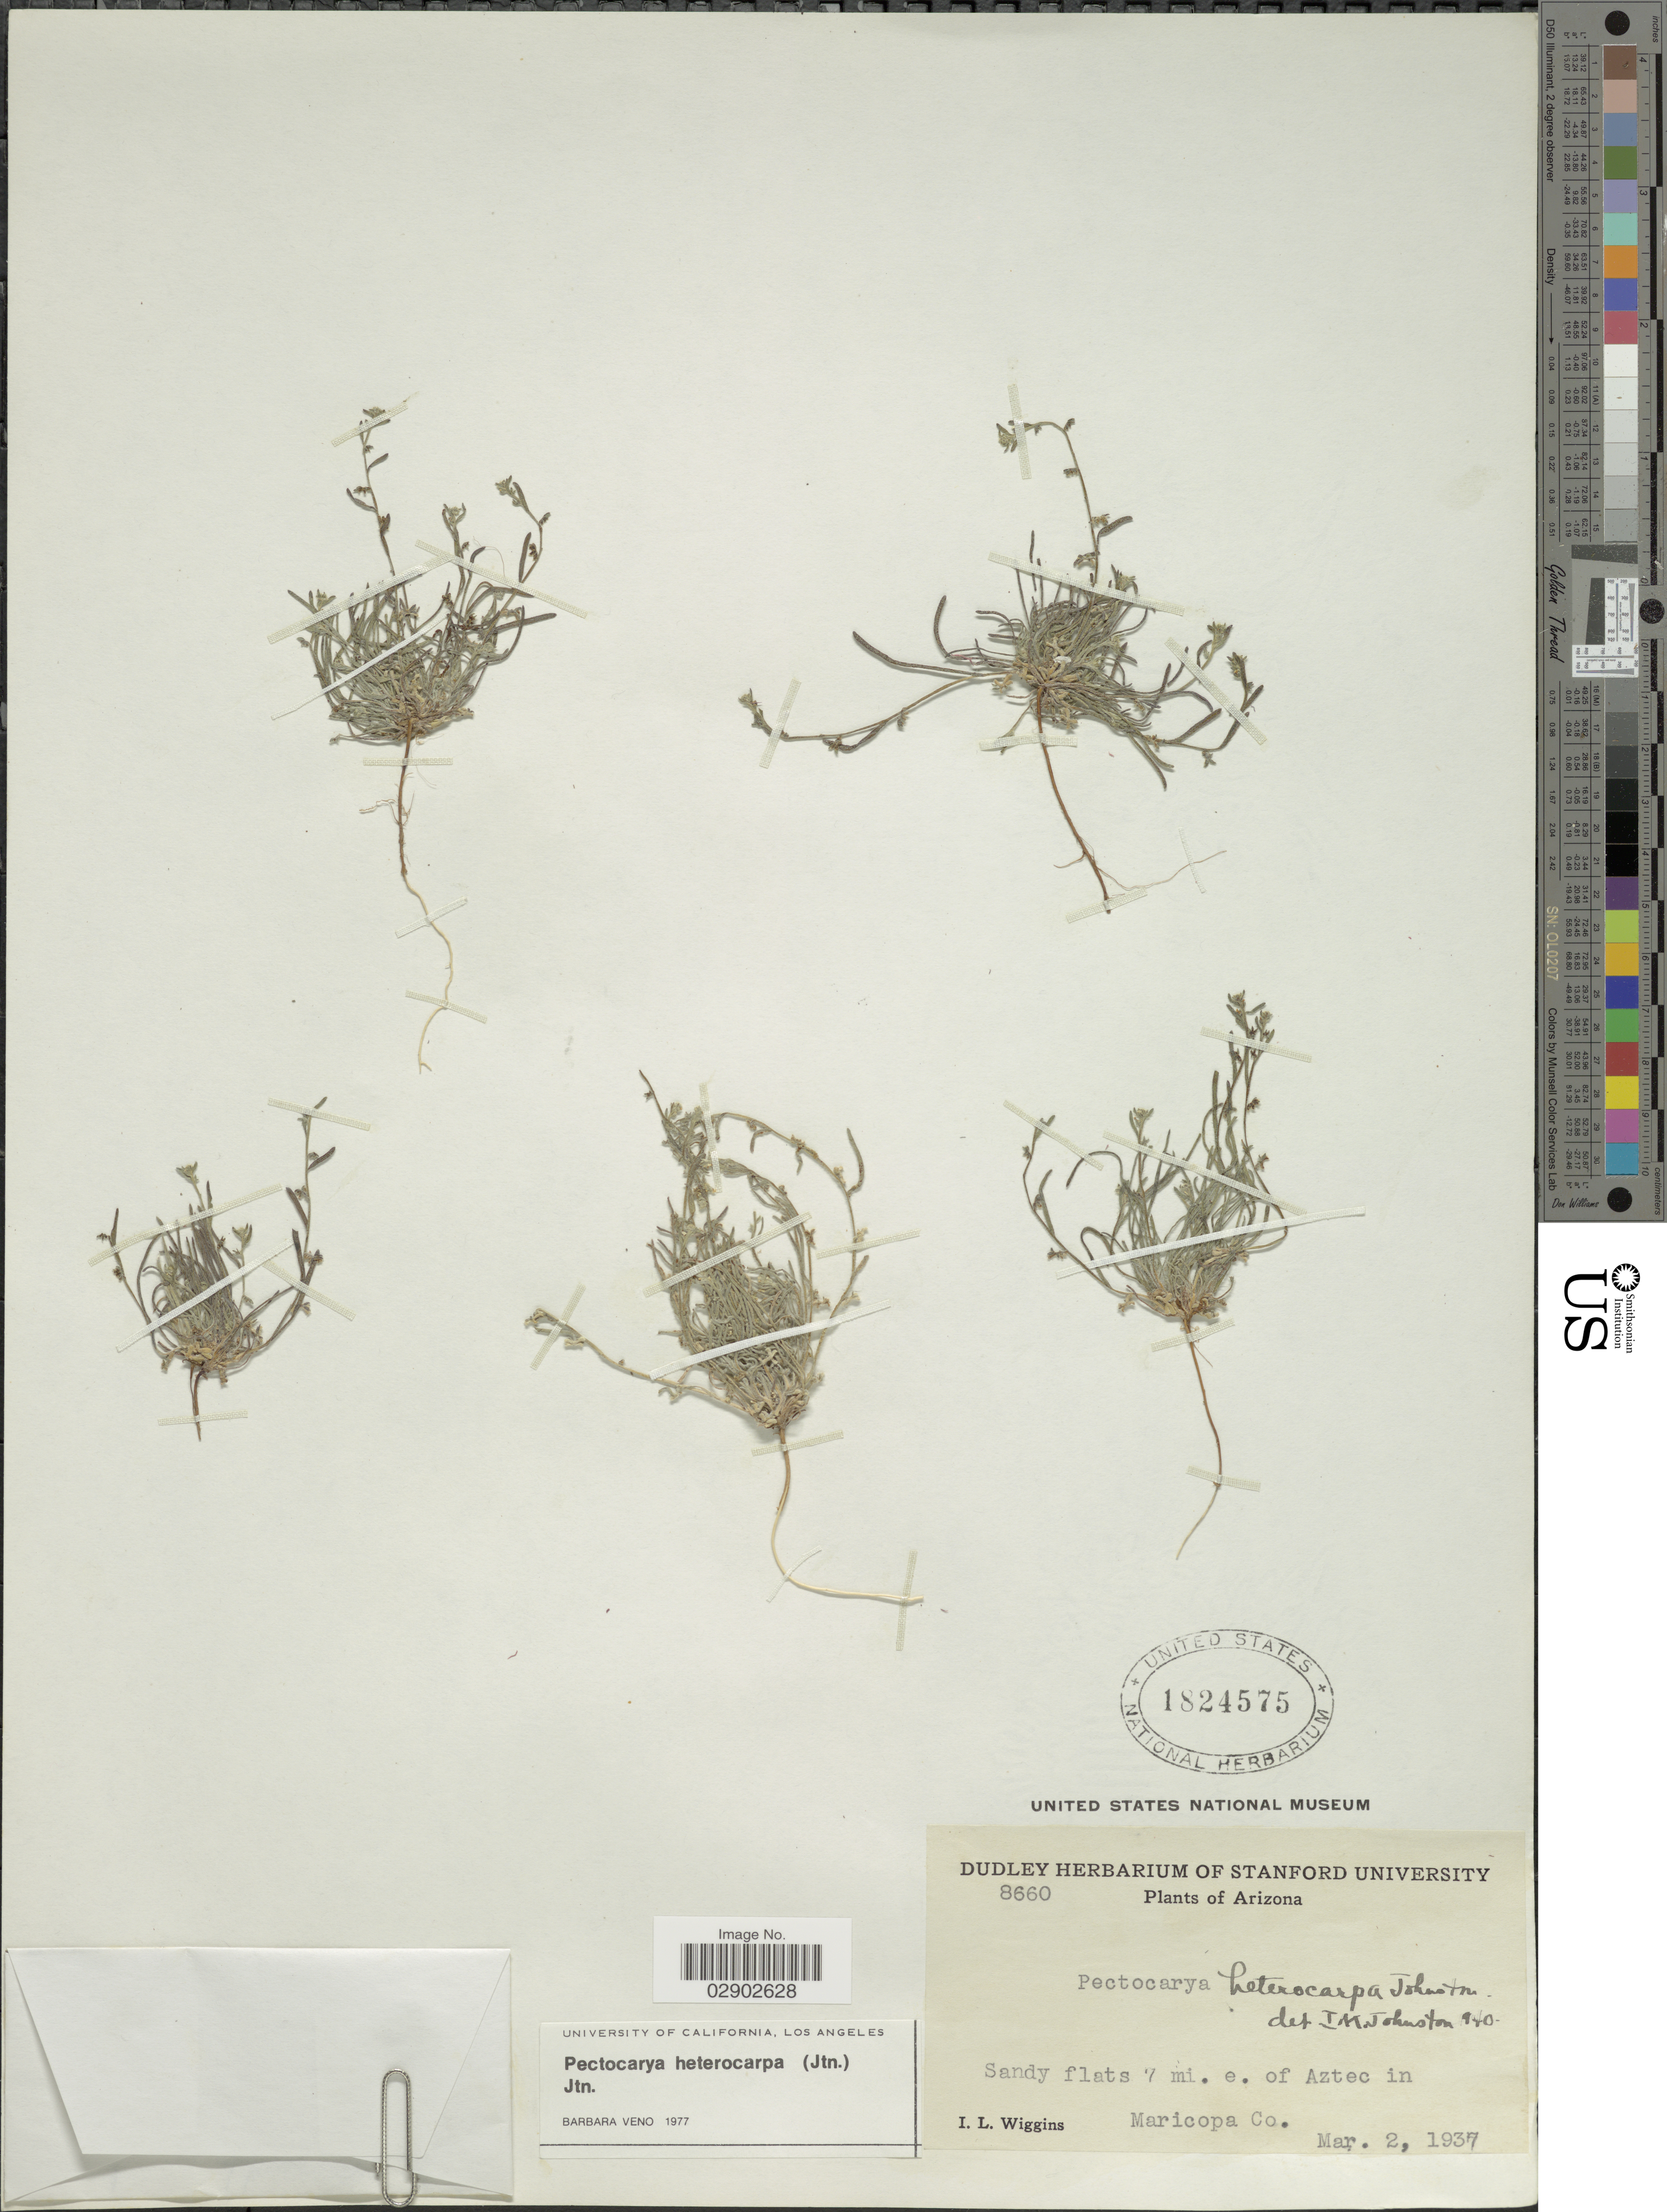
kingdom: Plantae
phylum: Tracheophyta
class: Magnoliopsida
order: Boraginales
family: Boraginaceae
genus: Pectocarya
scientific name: Pectocarya heterocarpa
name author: (I.M. Johnst.) I.M. Johnst.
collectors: I. L. Wiggins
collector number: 8660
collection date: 1937-03-02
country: United States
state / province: Arizona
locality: Sandy flats 7 mi. e. of Aztec in Maricopa Co.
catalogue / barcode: US 1824575